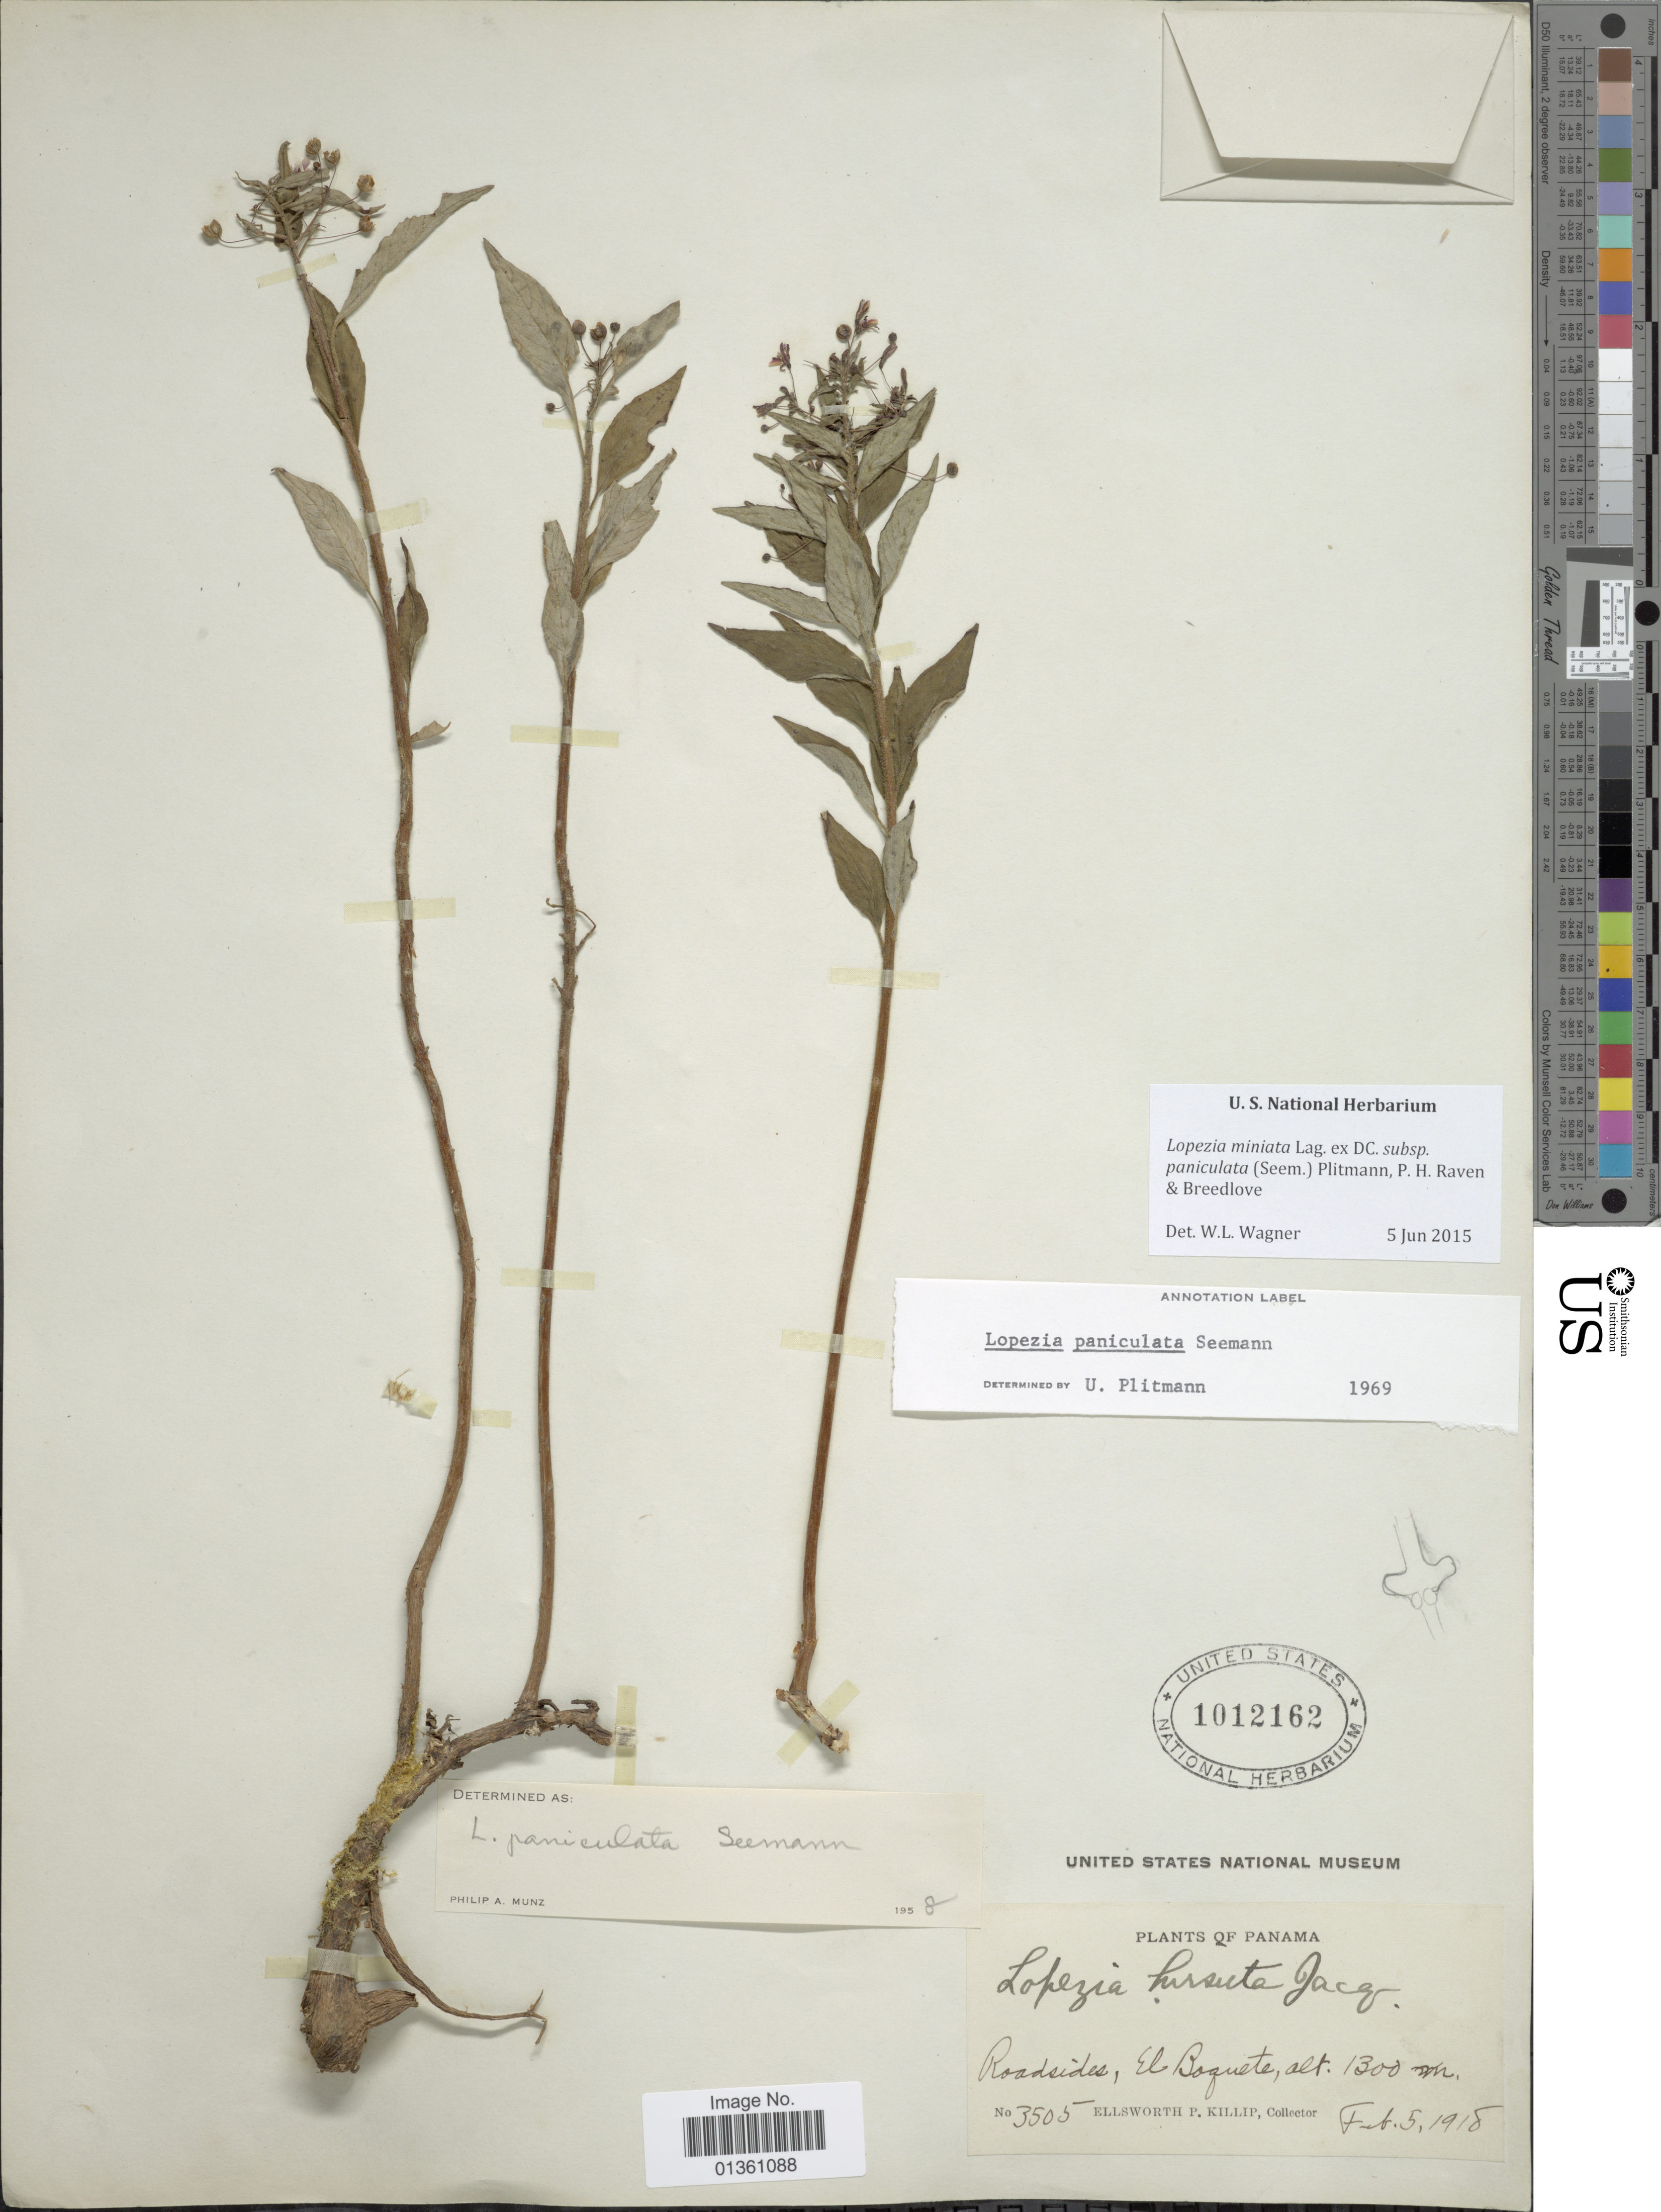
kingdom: Plantae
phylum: Tracheophyta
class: Magnoliopsida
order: Myrtales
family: Onagraceae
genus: Lopezia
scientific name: Lopezia miniata subsp. paniculata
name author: (Seem.) Plitmann et al.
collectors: E. P. Killip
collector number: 3505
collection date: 1918-02-05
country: Panama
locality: El Boquete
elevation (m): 1300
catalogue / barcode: US 1012162